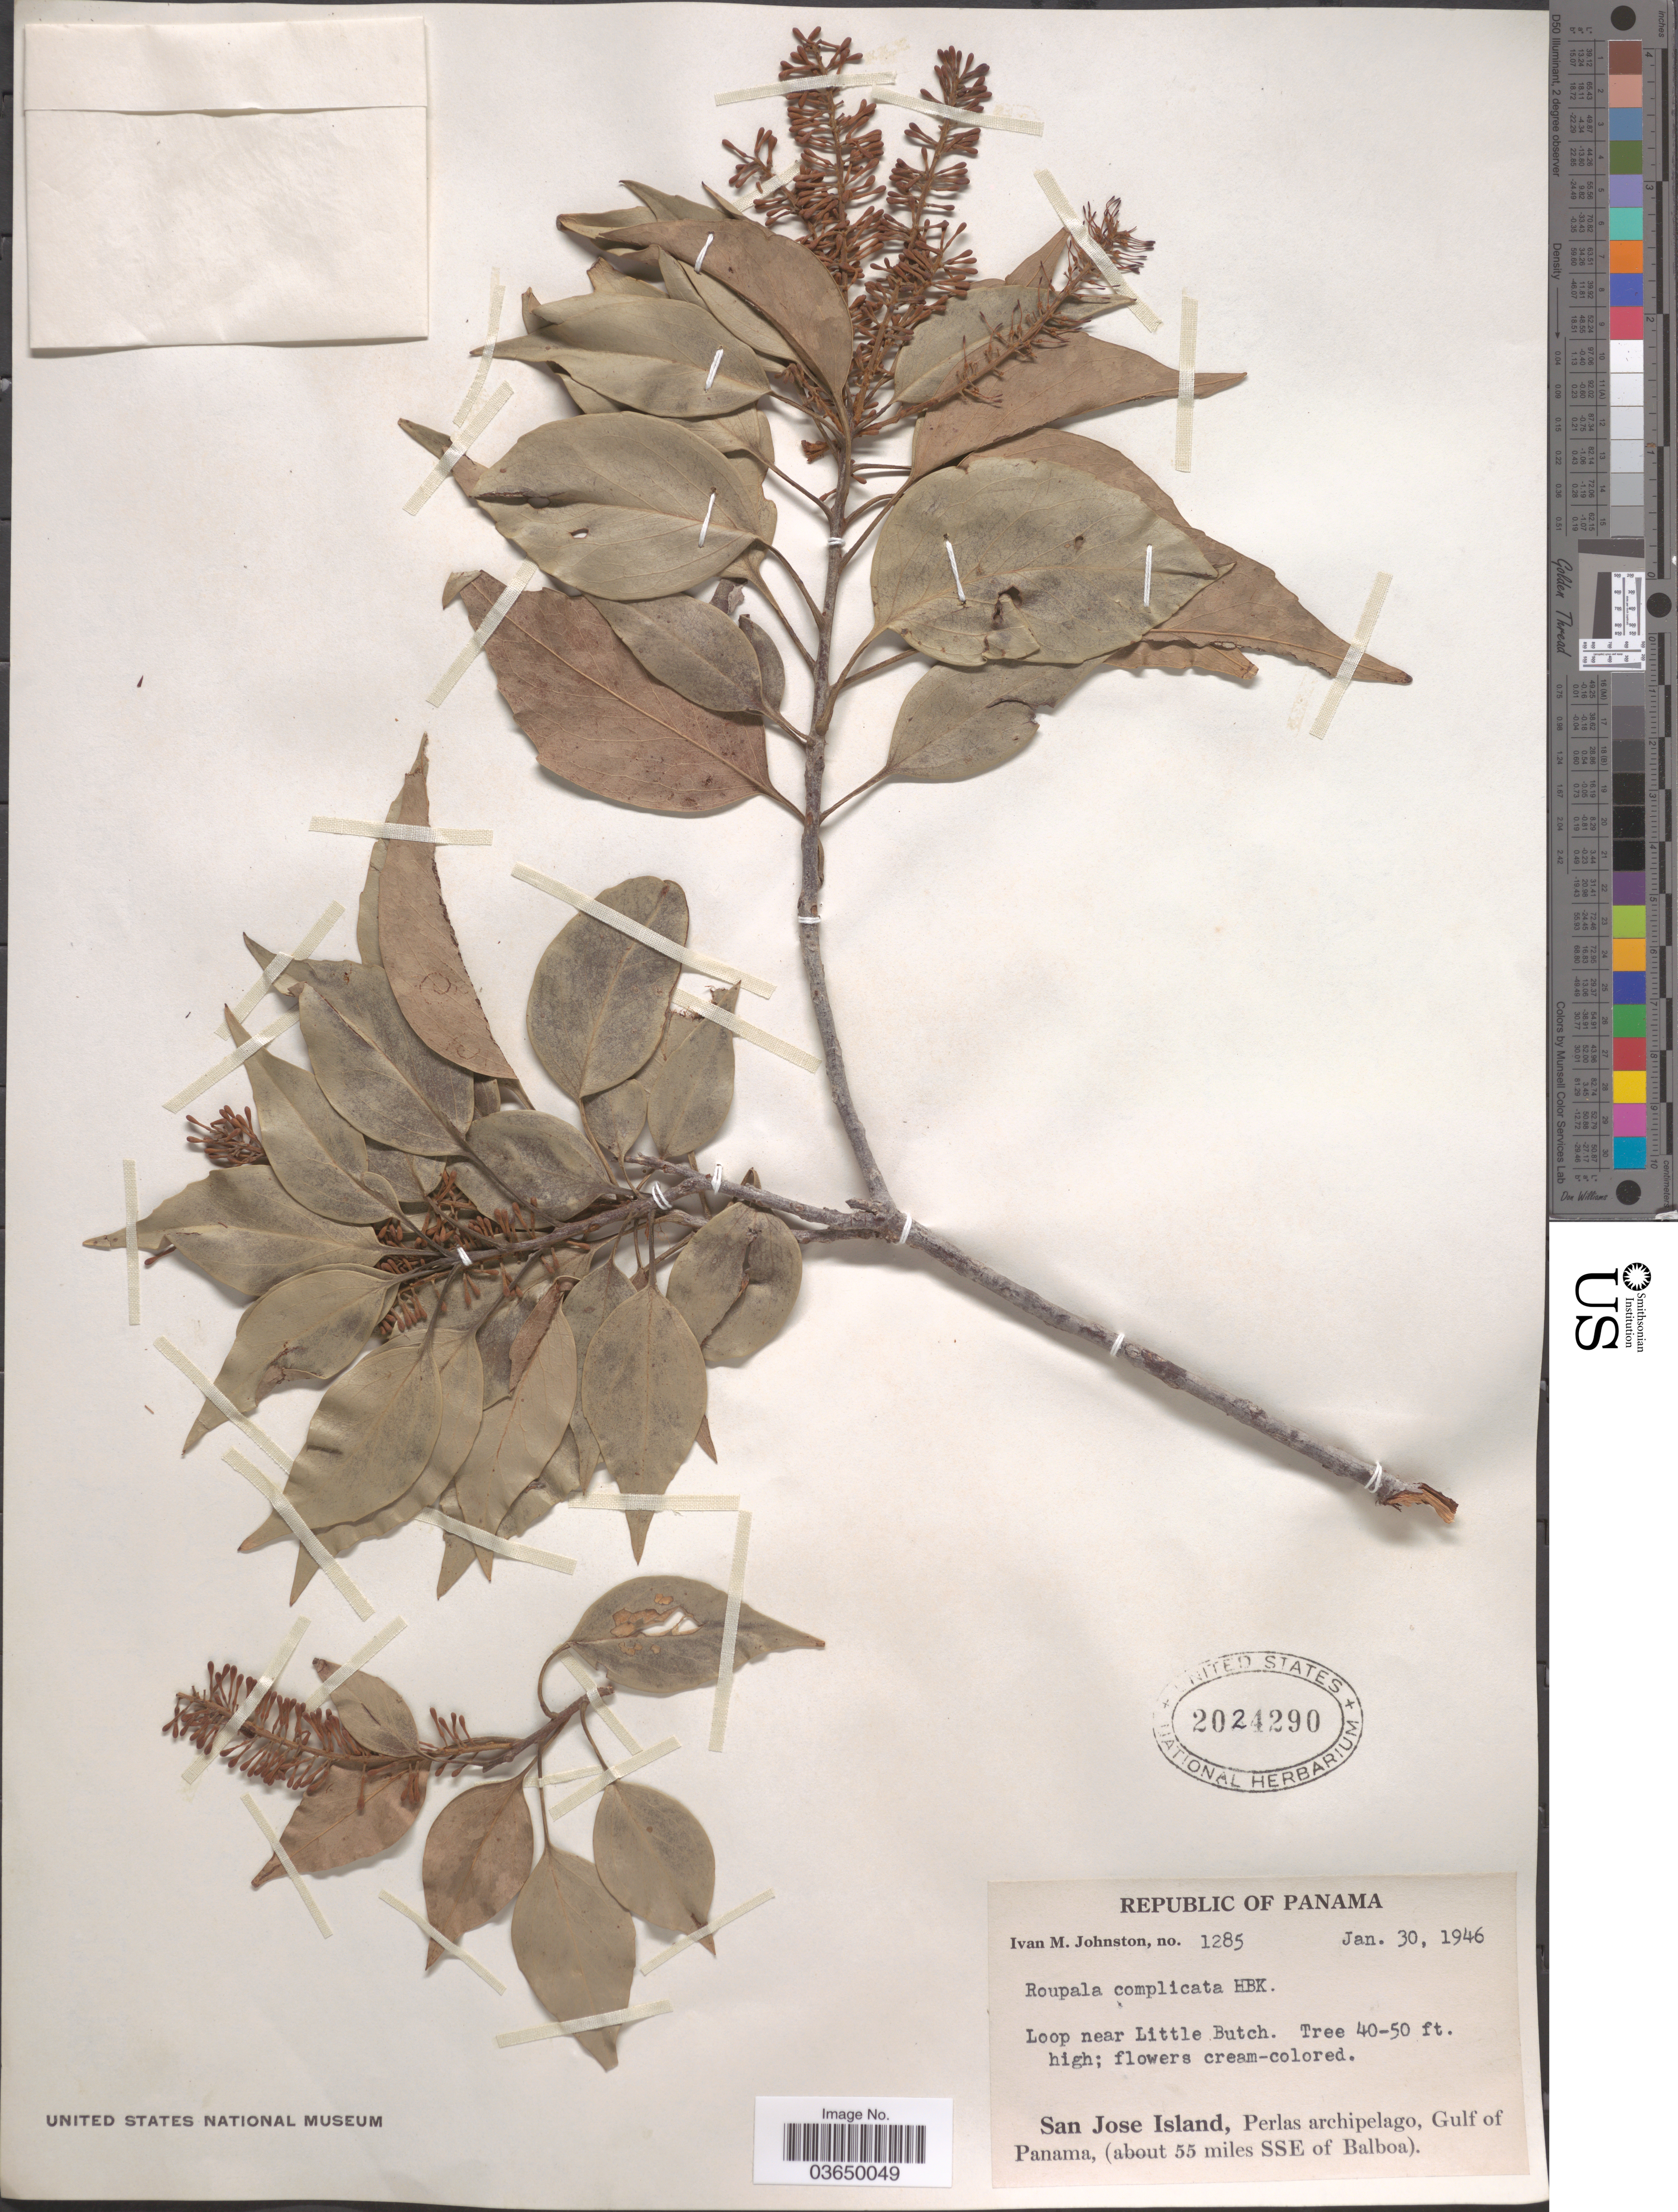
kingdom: Plantae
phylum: Tracheophyta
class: Magnoliopsida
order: Proteales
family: Proteaceae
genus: Roupala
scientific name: Roupala montana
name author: Aubl.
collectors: I.M. Johnston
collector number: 1285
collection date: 1946-01-30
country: Panama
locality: Loop near Little Butch. San Jose Island, Perlas archipelago, Gulf of Panama, (about 55 miles SSE of Balboa).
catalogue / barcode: US 2024290